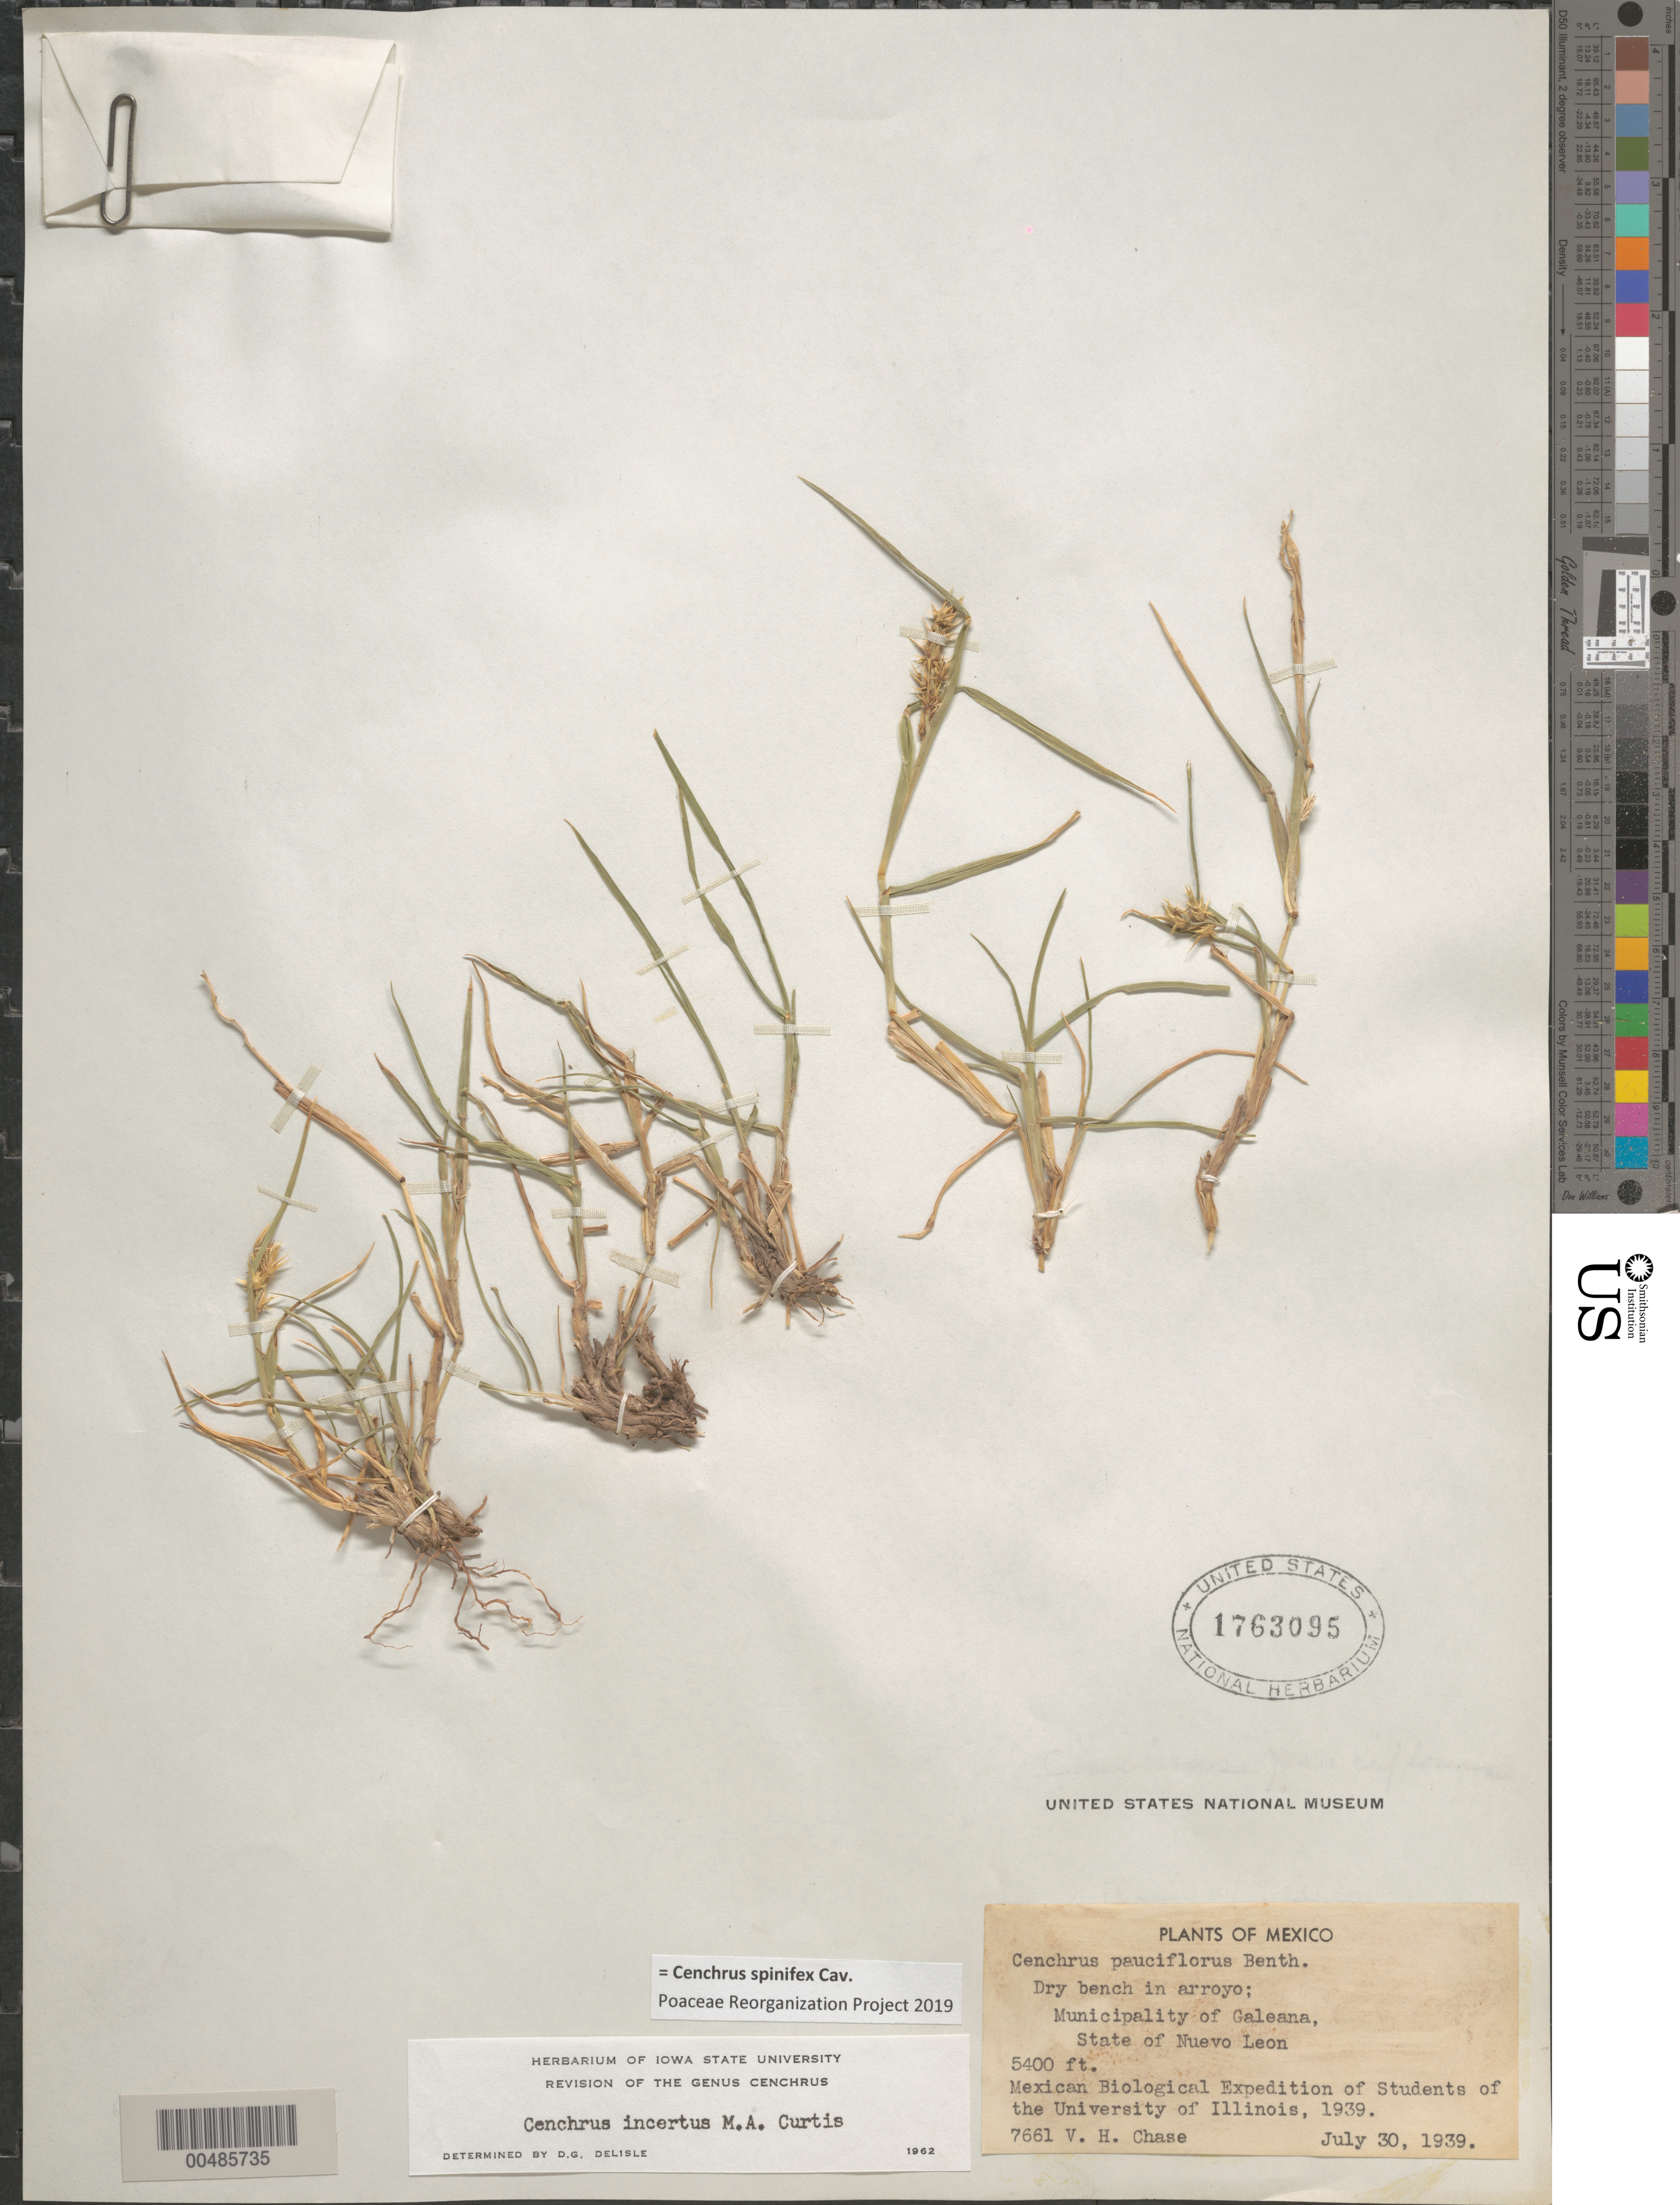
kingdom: Plantae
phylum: Tracheophyta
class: Liliopsida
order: Poales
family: Poaceae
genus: Cenchrus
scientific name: Cenchrus spinifex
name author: Cav.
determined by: Poaceae Reorganization Project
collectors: V. H. Harvey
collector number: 7661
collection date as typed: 30 Jul 1939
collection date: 1939-07-30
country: Mexico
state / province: Nuevo León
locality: Mun of Galeana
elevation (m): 1646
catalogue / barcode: US 1763095